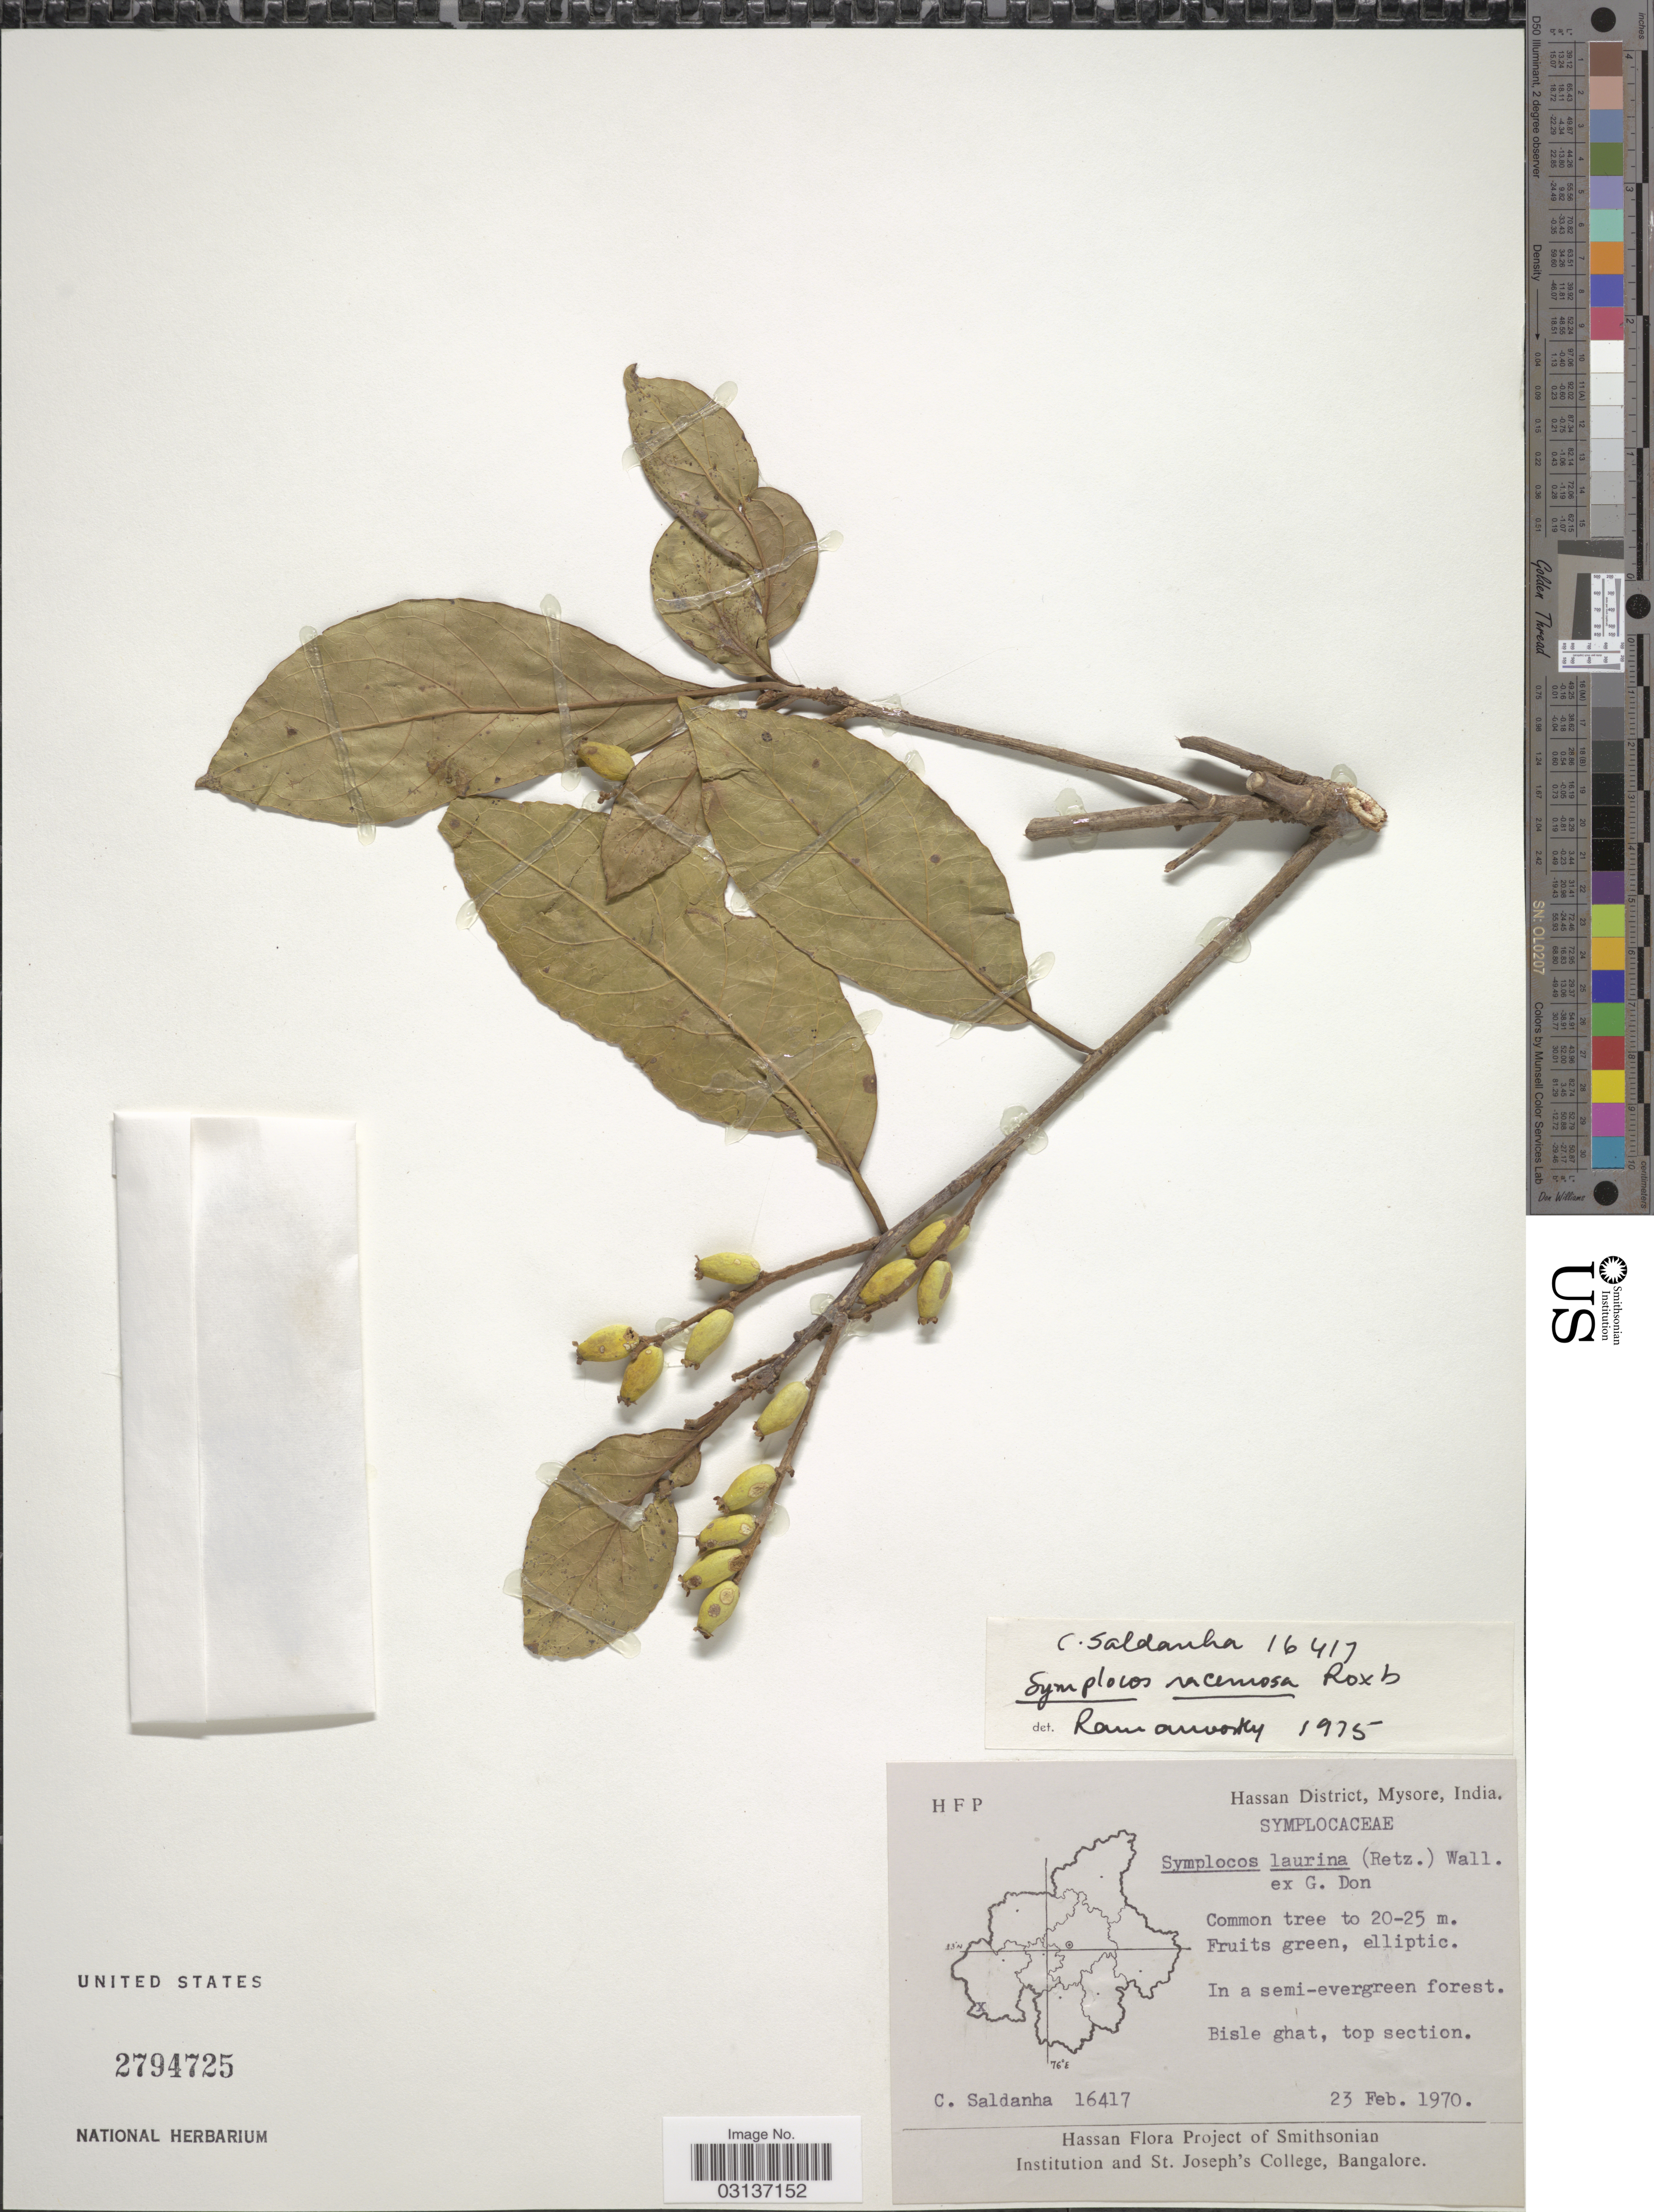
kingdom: Plantae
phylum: Tracheophyta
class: Magnoliopsida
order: Ericales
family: Symplocaceae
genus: Symplocos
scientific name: Symplocos racemosa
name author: Roxb.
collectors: C. Saldanha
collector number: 16417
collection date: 1970-02-23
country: India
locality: Hassan District, Mysore. Bisle ghat, top section.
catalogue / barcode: US 2794725